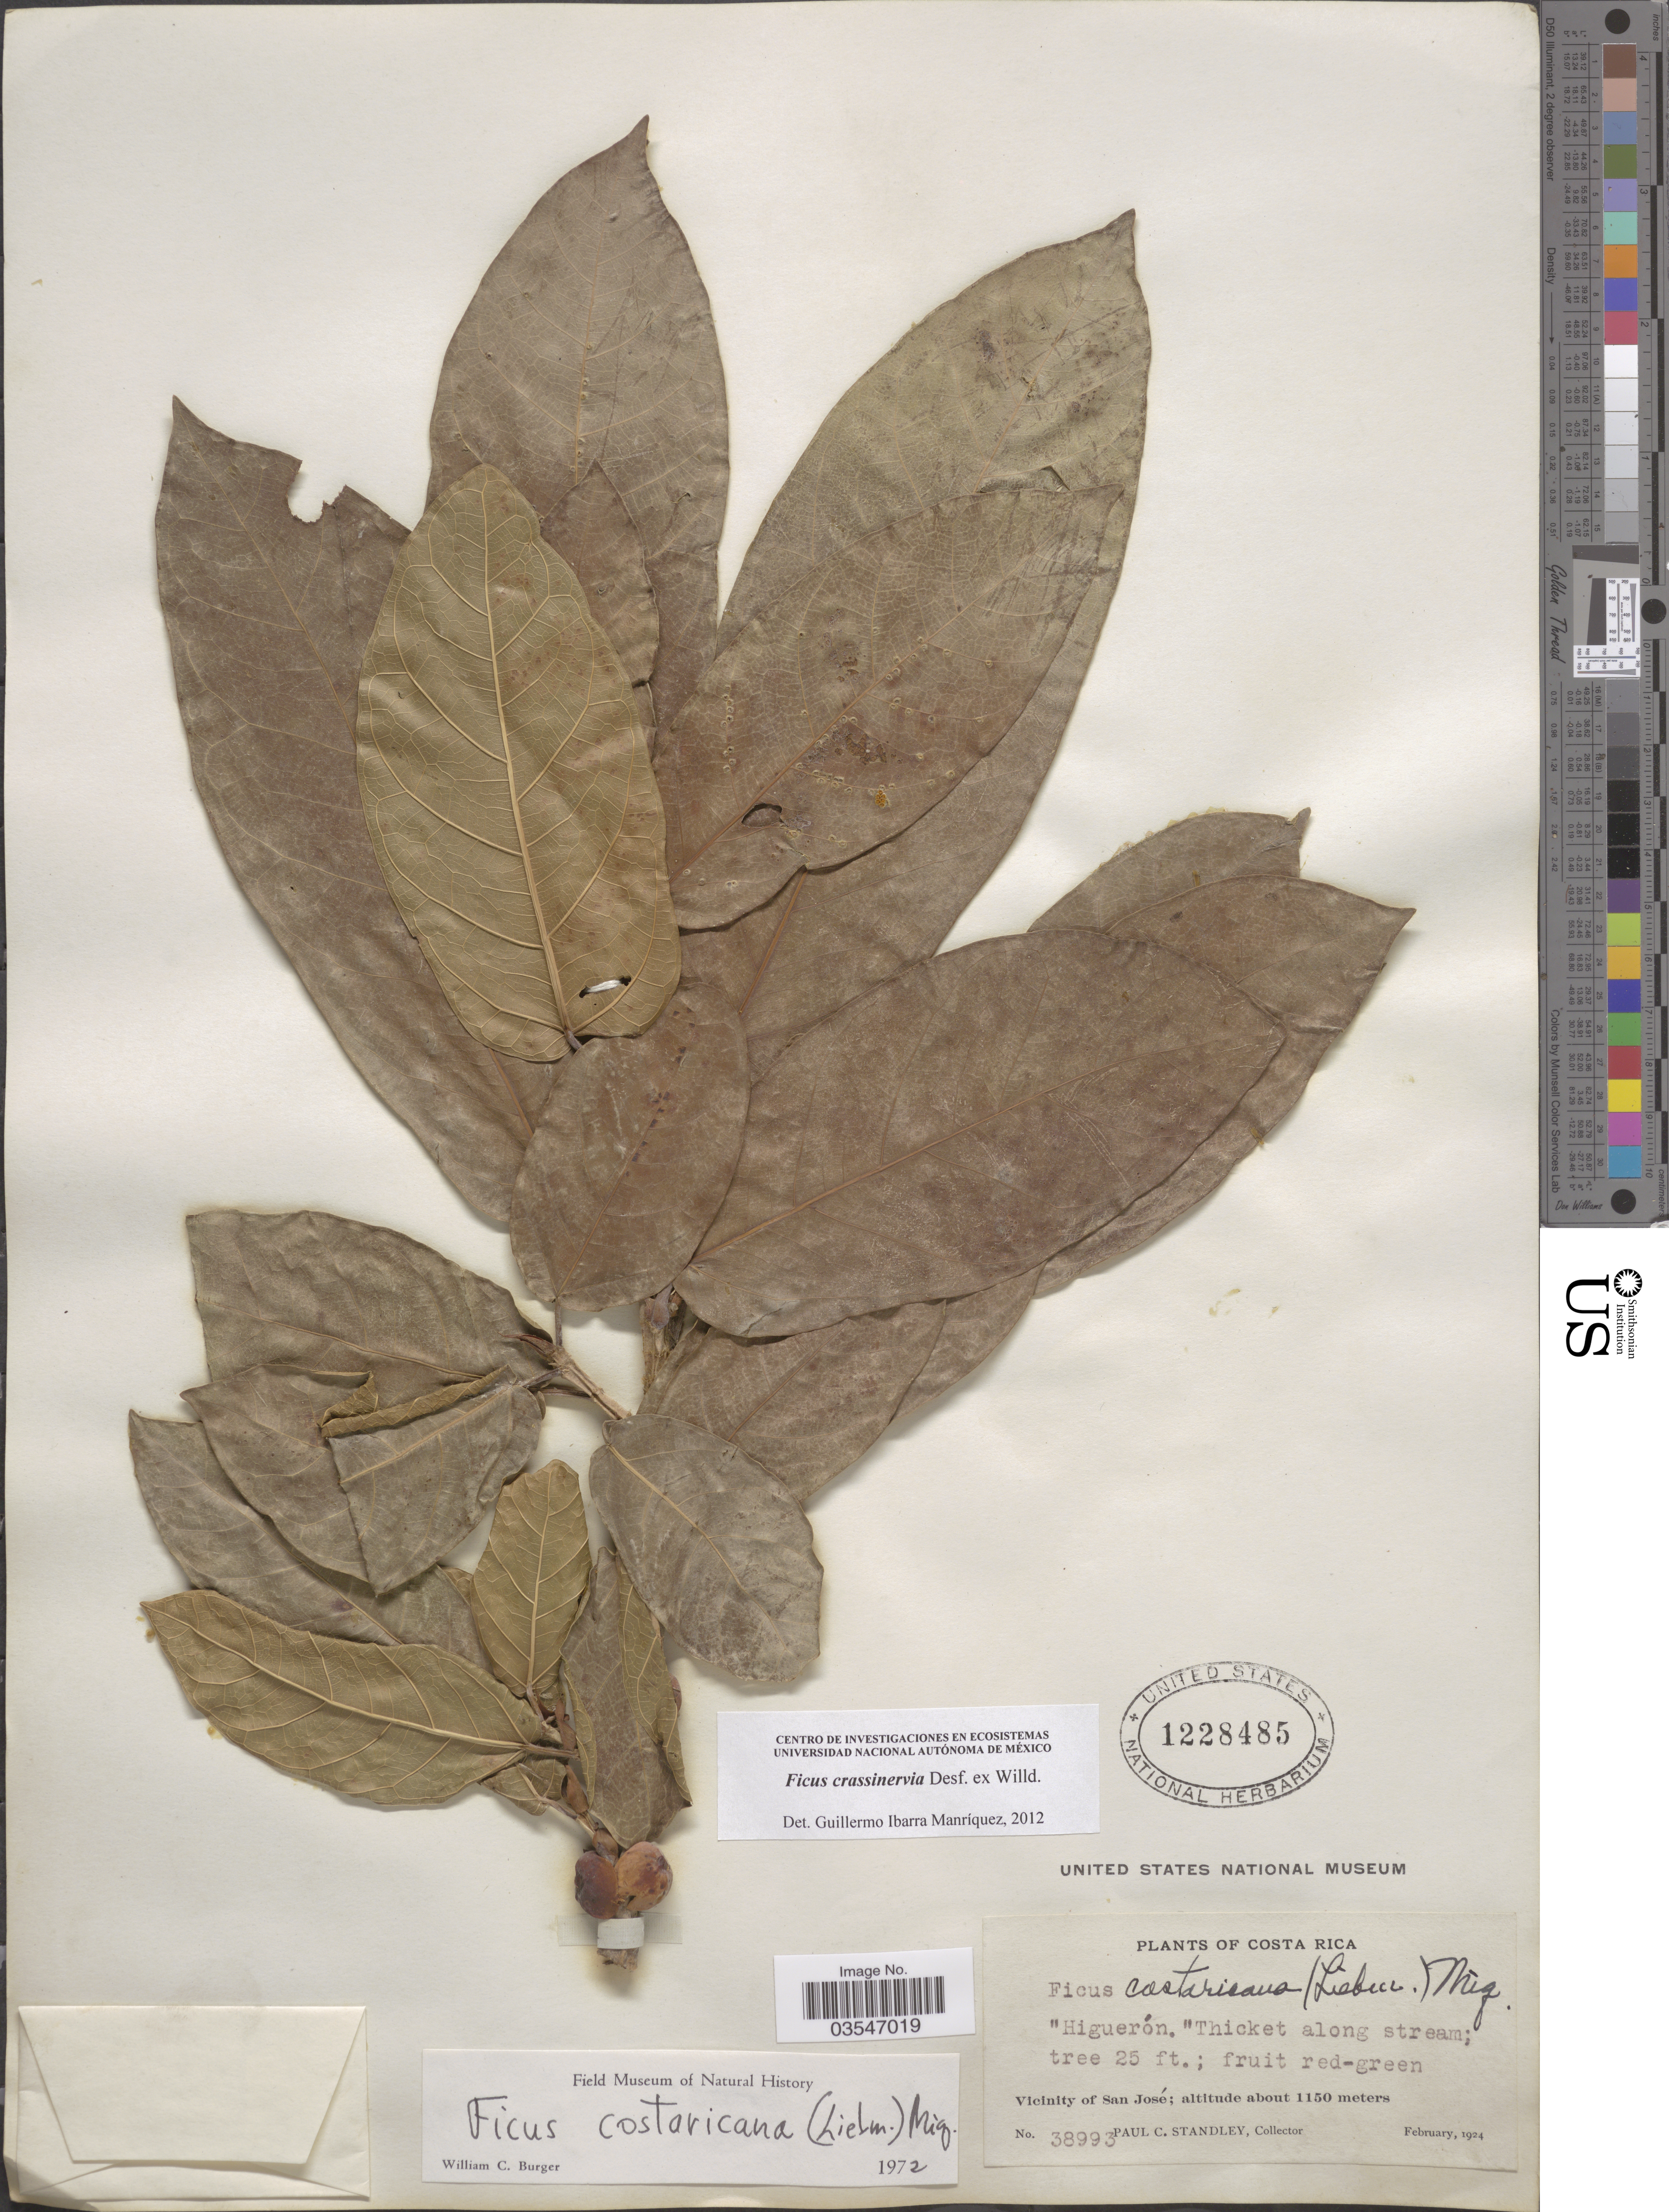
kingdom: Plantae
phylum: Tracheophyta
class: Magnoliopsida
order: Rosales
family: Moraceae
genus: Ficus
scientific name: Ficus crassinervia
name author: Desf. ex Willd.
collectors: P. C. Standley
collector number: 38993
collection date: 1924-02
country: Costa Rica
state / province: San José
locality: Vicinity of San José.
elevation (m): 1150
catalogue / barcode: US 1228485